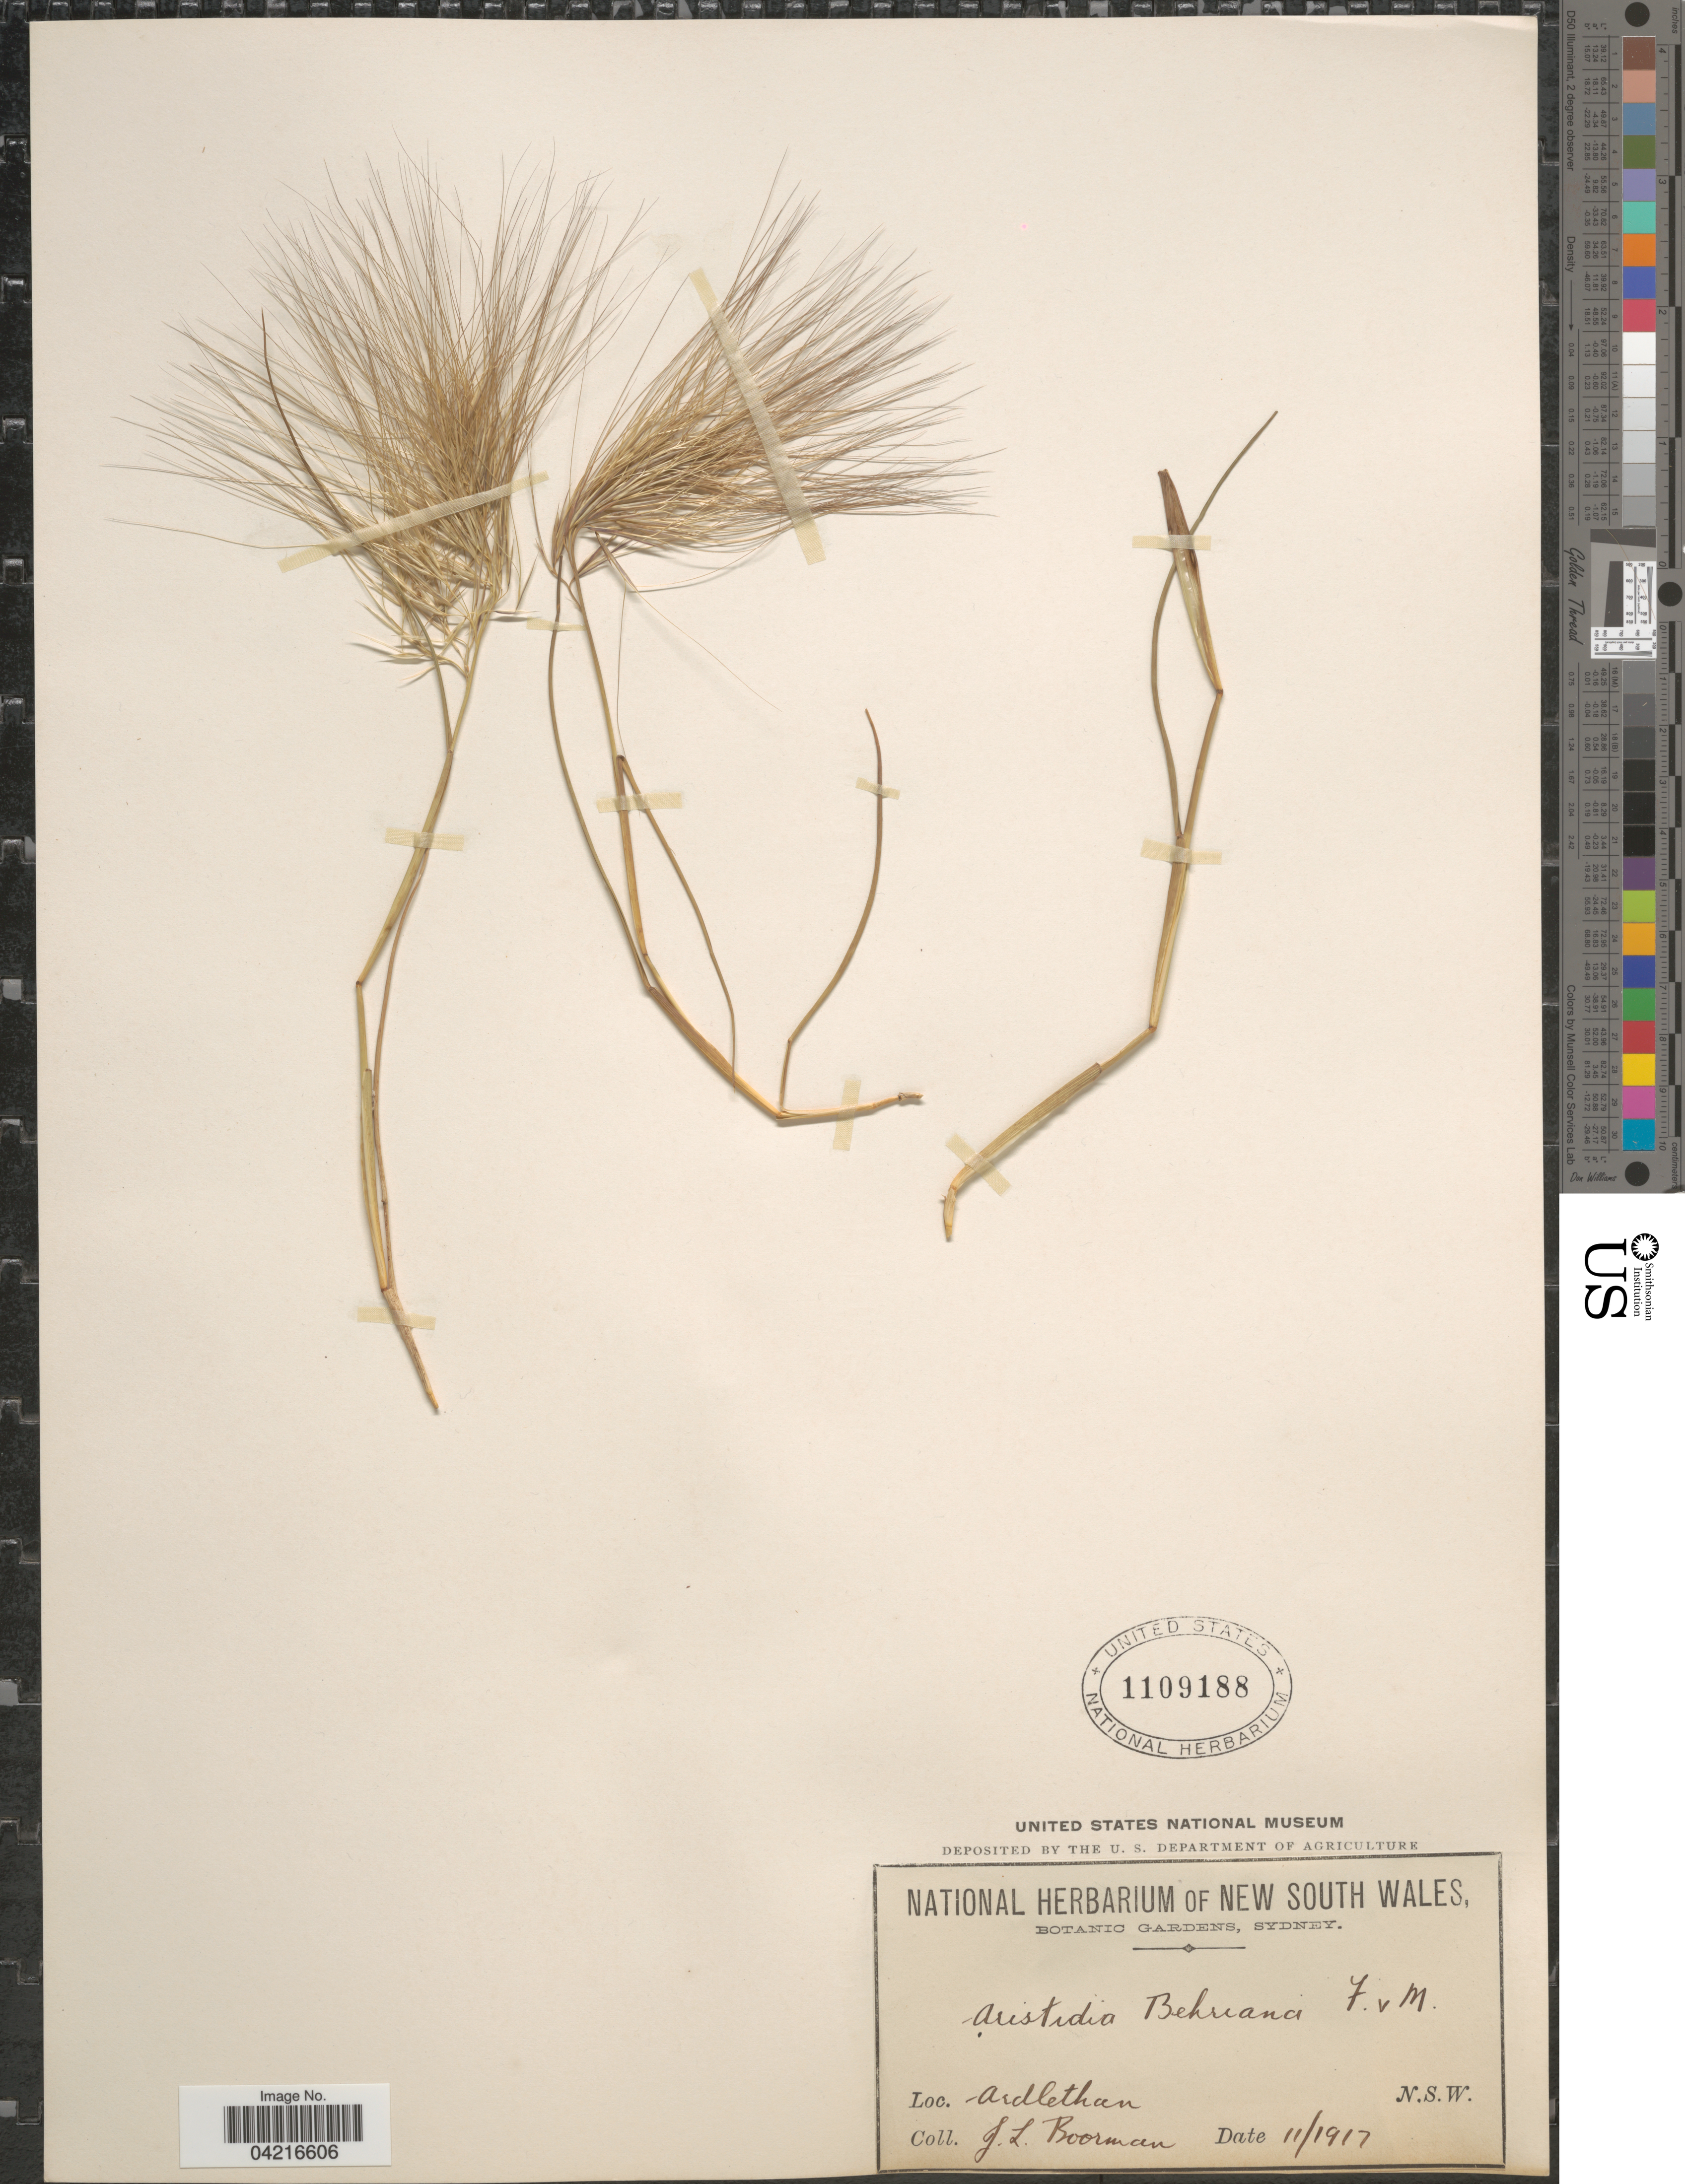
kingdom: Plantae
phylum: Tracheophyta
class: Liliopsida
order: Poales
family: Poaceae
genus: Aristida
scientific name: Aristida behriana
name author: F. Muell.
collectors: J. Boorman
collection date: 1917-11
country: Australia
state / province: New South Wales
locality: Ardlethan.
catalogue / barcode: US 1109188